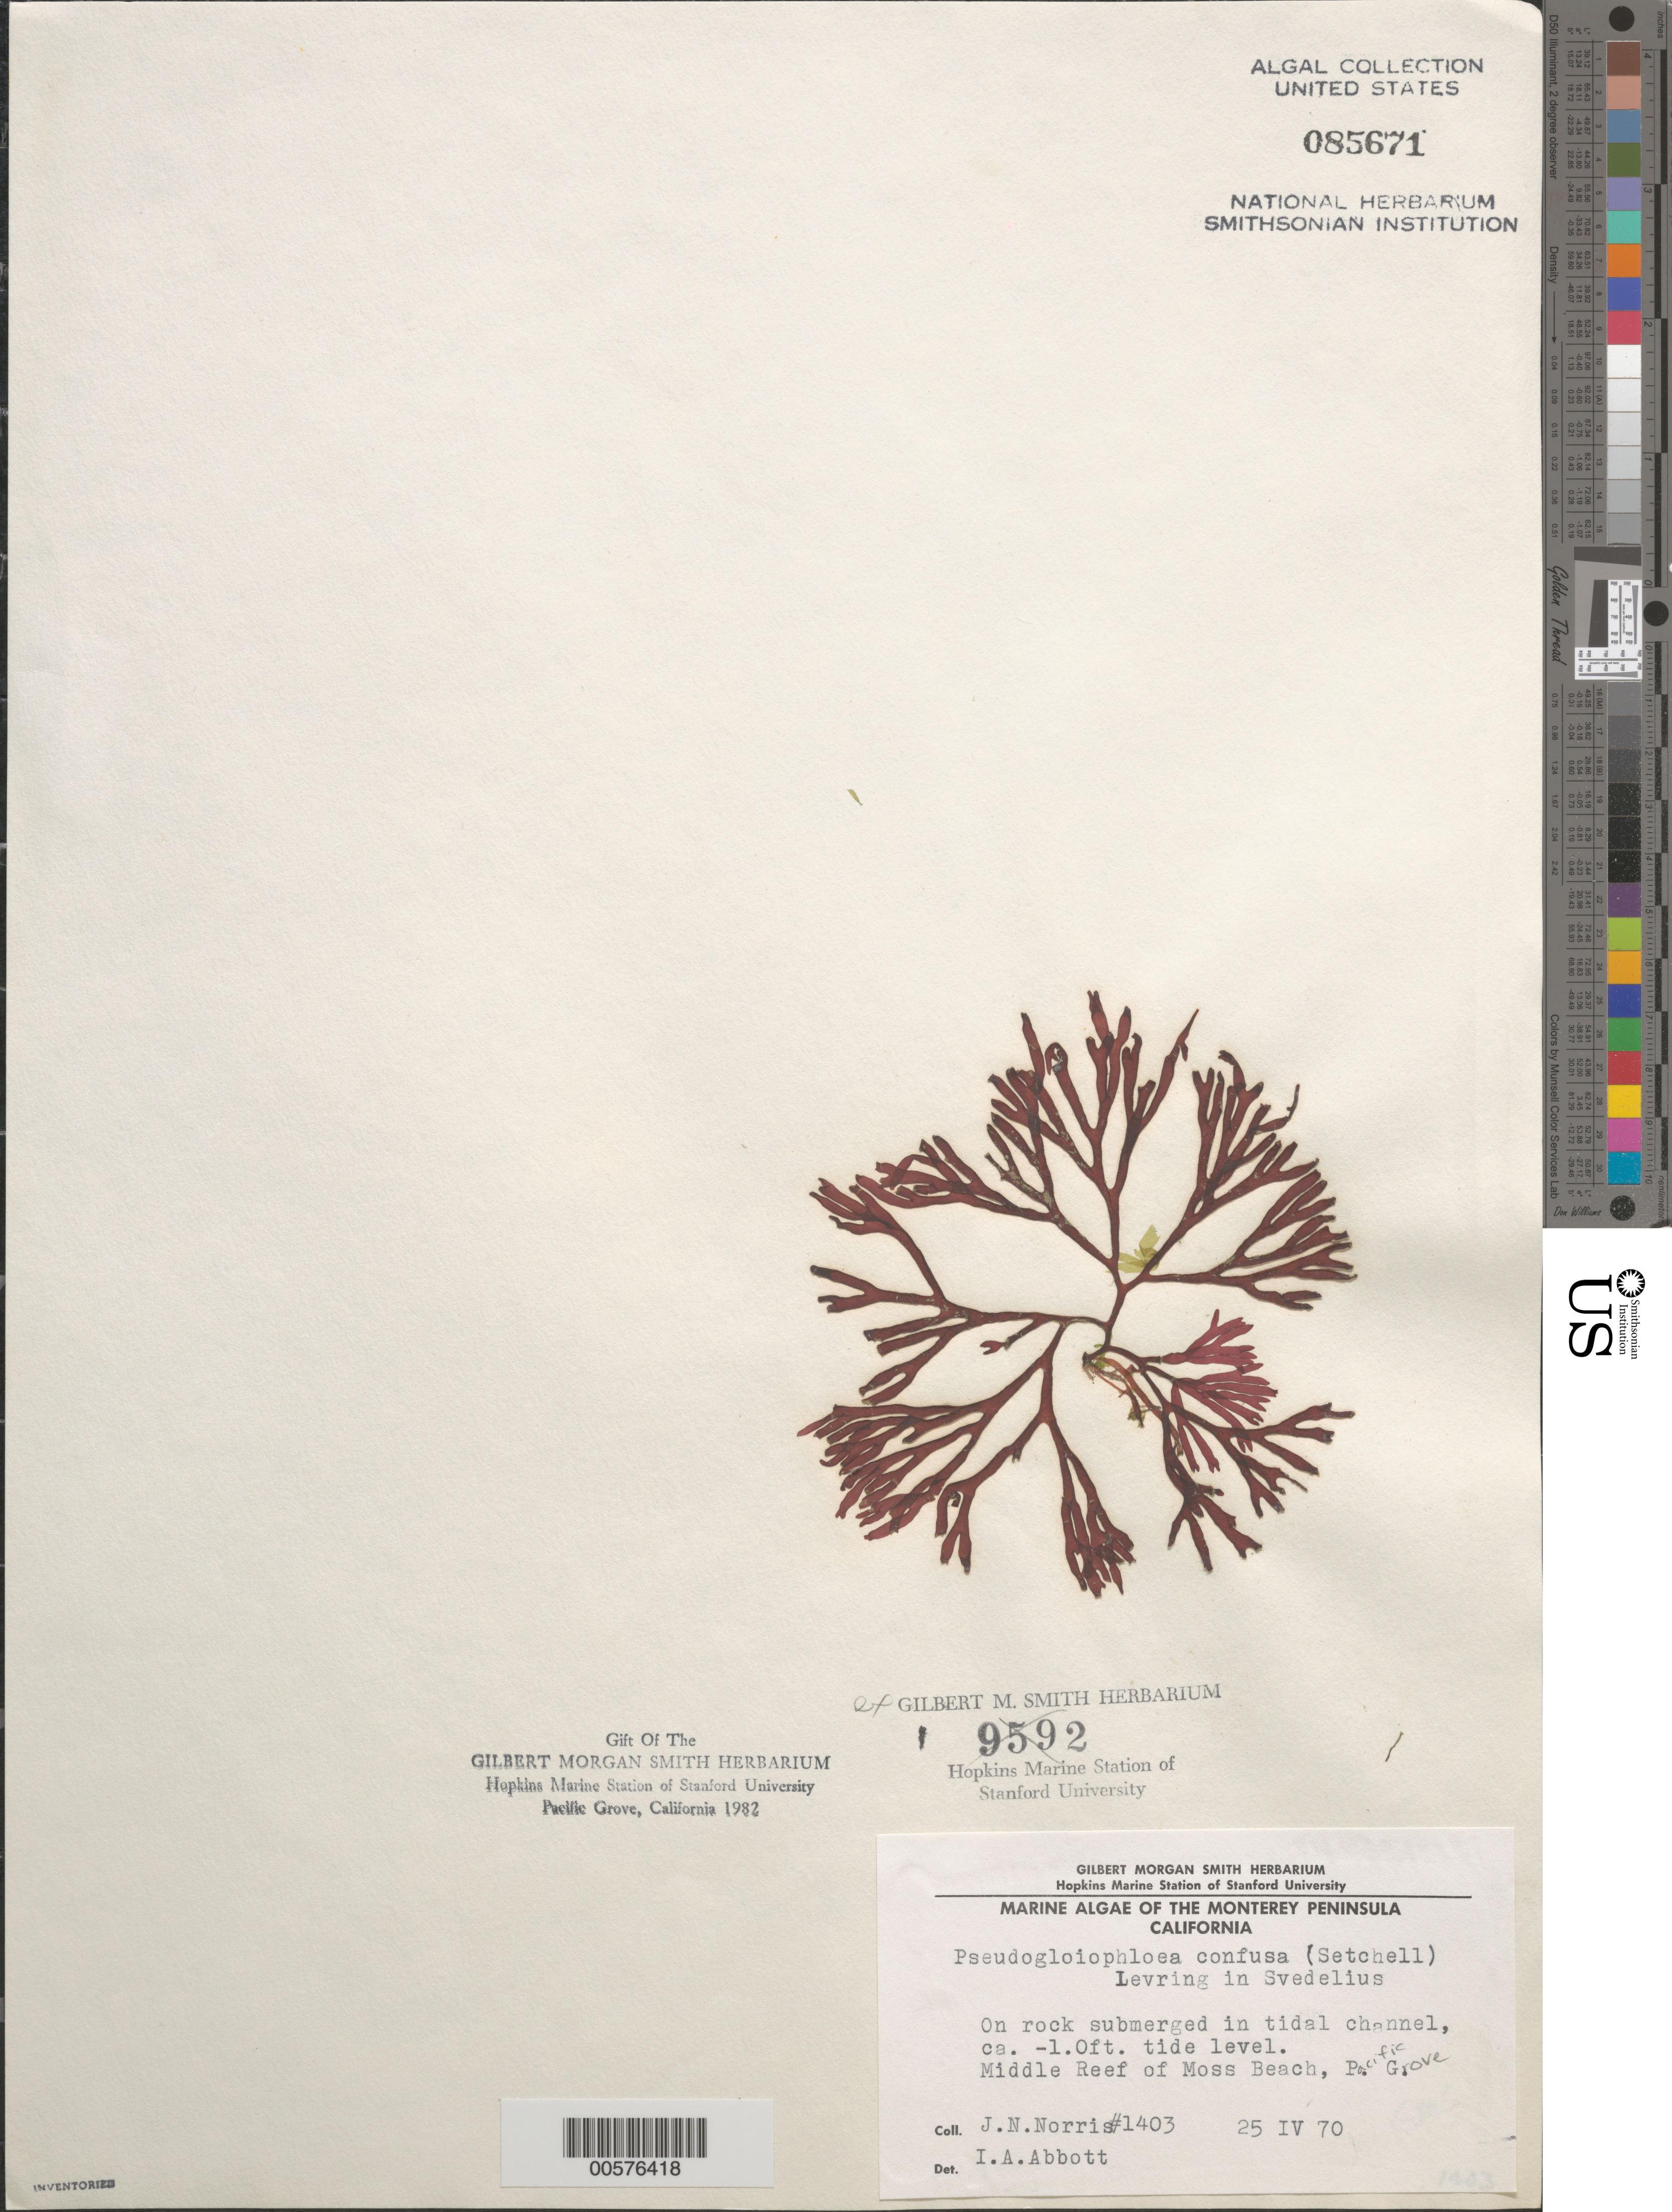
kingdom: Plantae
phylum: Rhodophyta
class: Florideophyceae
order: Nemaliales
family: Scinaiaceae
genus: Scinaia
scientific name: Scinaia confusa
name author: (Setch.) Huisman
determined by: Algae name updating Project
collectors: J. N. Norris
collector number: JN-1403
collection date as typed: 25 Apr 1970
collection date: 1970-04-25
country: United States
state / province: California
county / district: Monterey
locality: Middle reef of Moss Beach, Pacific Grove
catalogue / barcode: US 85671